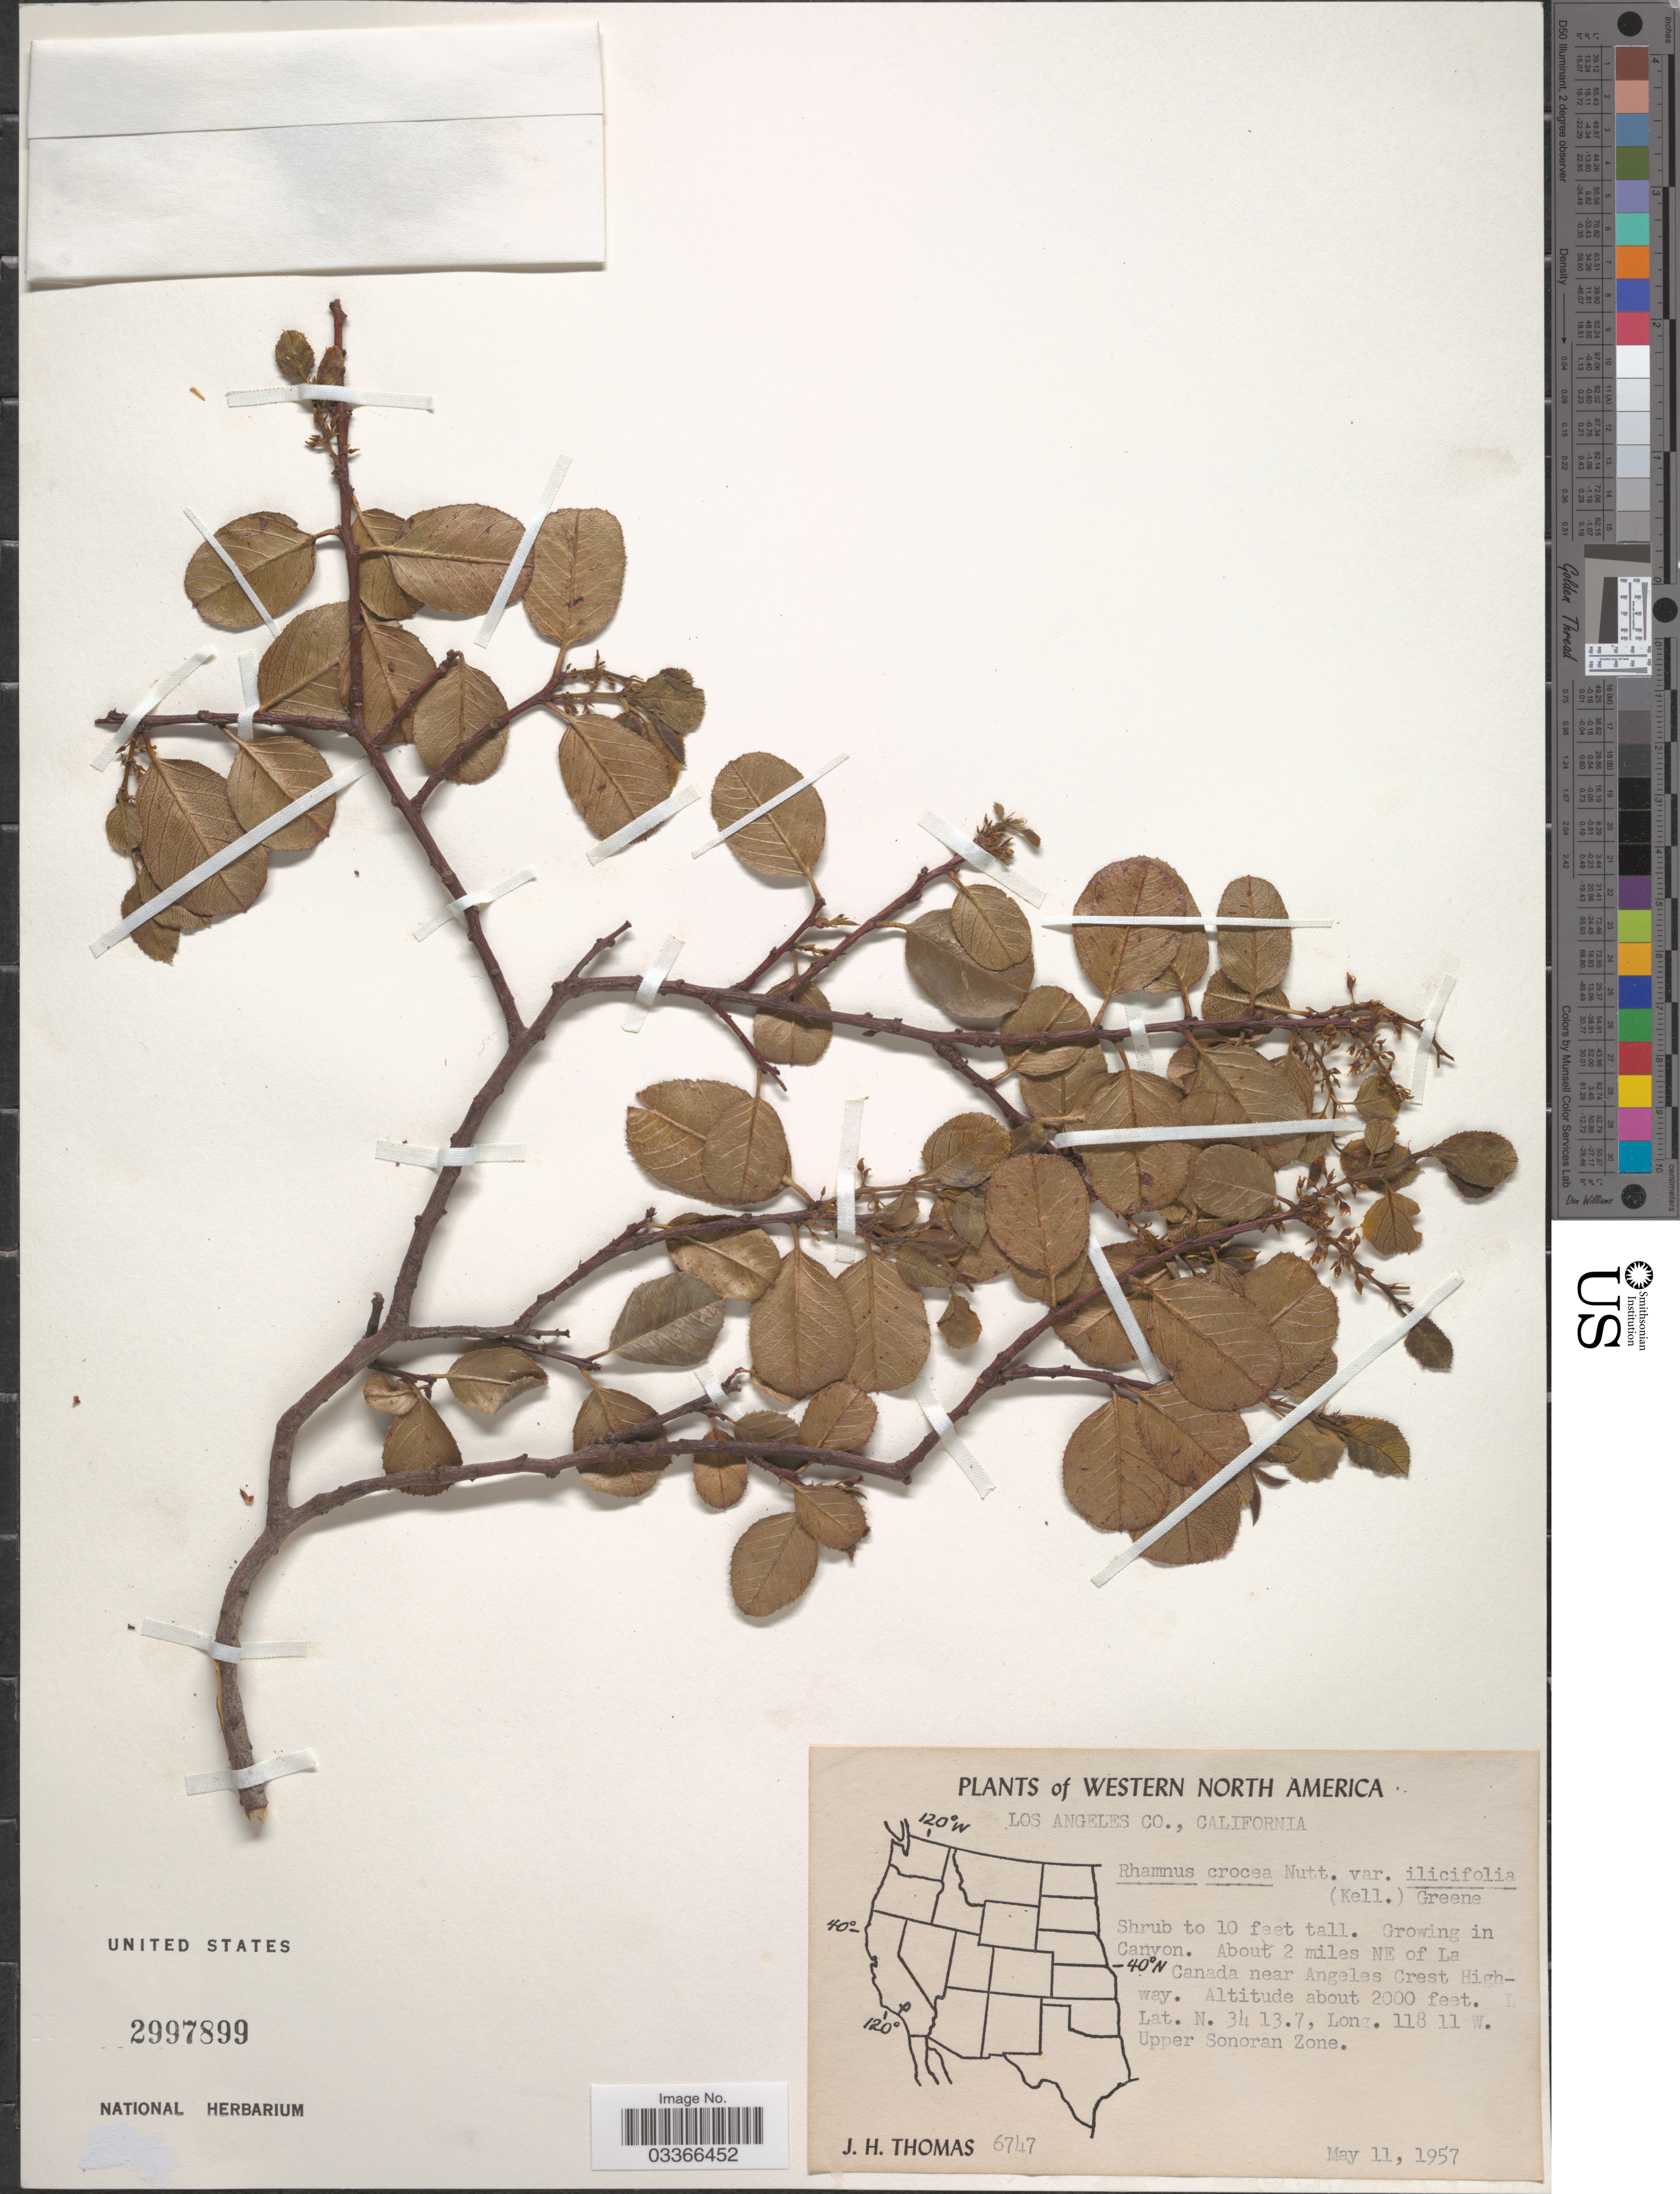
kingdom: Plantae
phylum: Tracheophyta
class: Magnoliopsida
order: Rosales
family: Rhamnaceae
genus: Rhamnus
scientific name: Rhamnus crocea var. ilicifolia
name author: (Kellogg) Greene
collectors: J. H. Thomas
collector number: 6747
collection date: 1957-05-11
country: United States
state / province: California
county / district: Los Angeles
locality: Western North America. Los Angeles Co. About 2 miles NE of La Canada near Angeles Crest Highway. Upper Sonoran Zone.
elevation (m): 610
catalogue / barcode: US 2997899